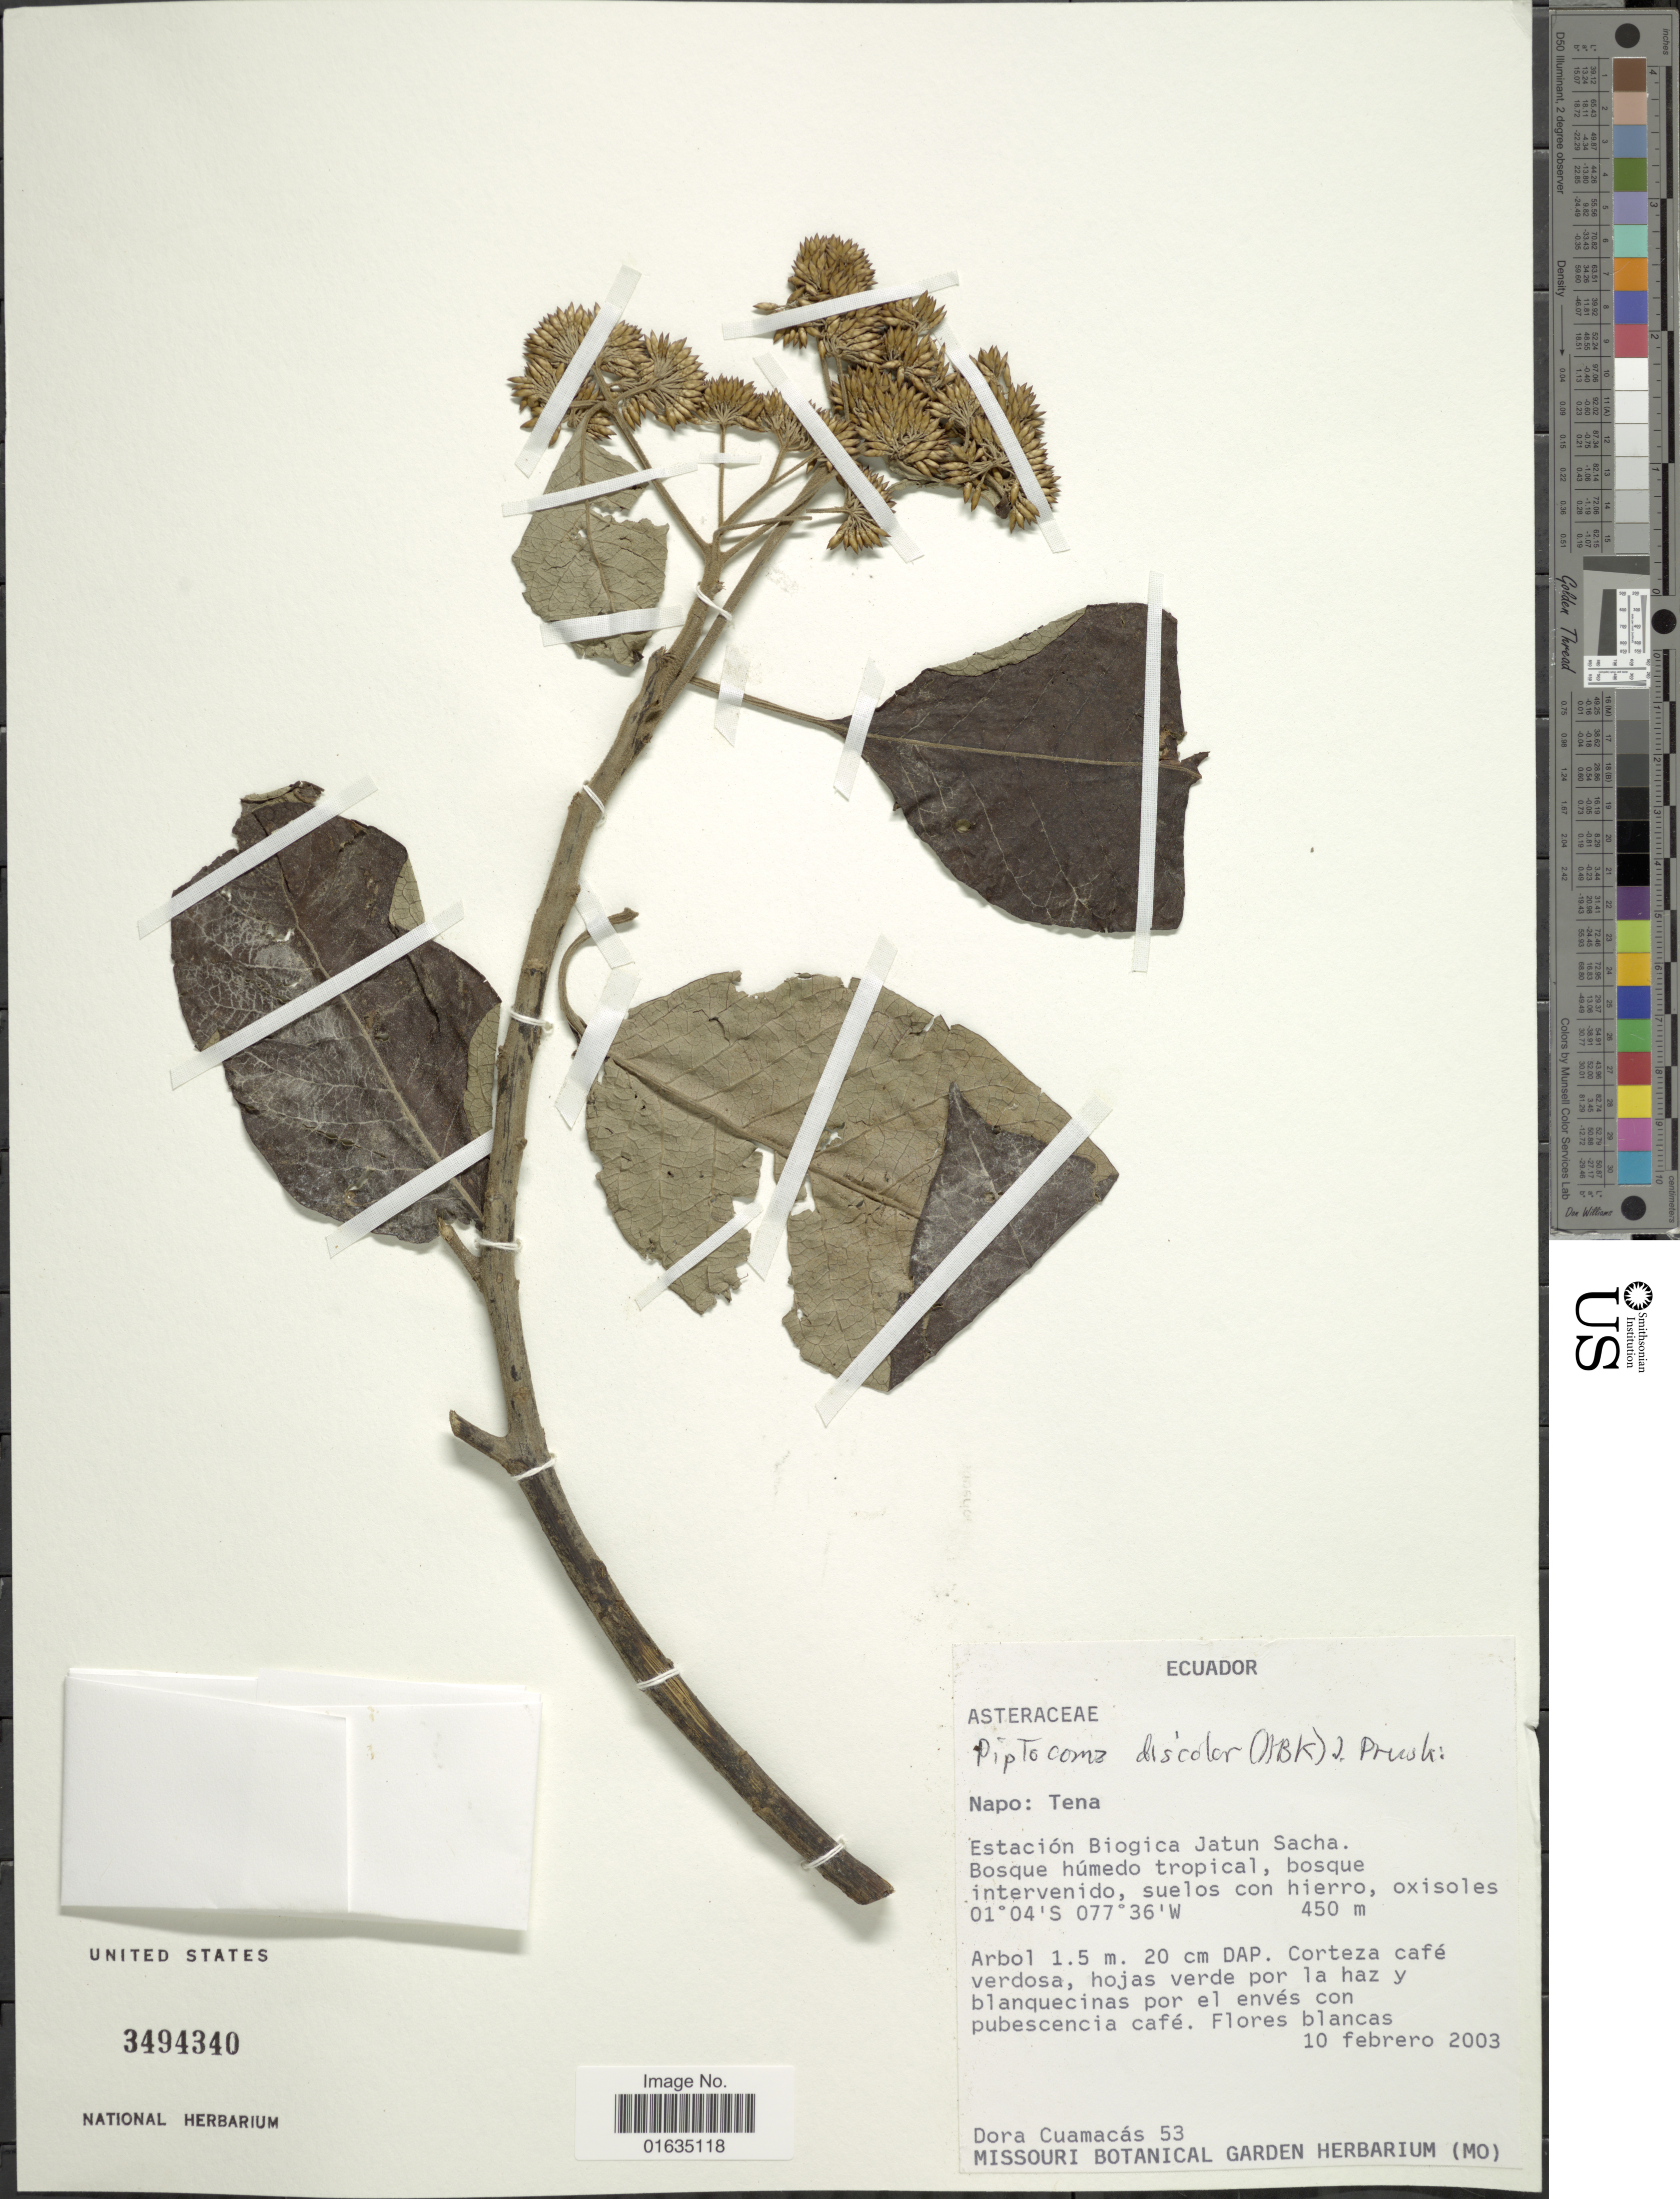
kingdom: Plantae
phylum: Tracheophyta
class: Magnoliopsida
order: Asterales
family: Asteraceae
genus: Pollalesta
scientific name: Pollalesta discolor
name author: (Kunth) Aristeg.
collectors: D. Cuamacás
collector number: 53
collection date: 2003-02-10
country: Ecuador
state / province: Napo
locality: Tena, Estacion Biogica Jatun Sacha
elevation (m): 450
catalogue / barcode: US 3494340